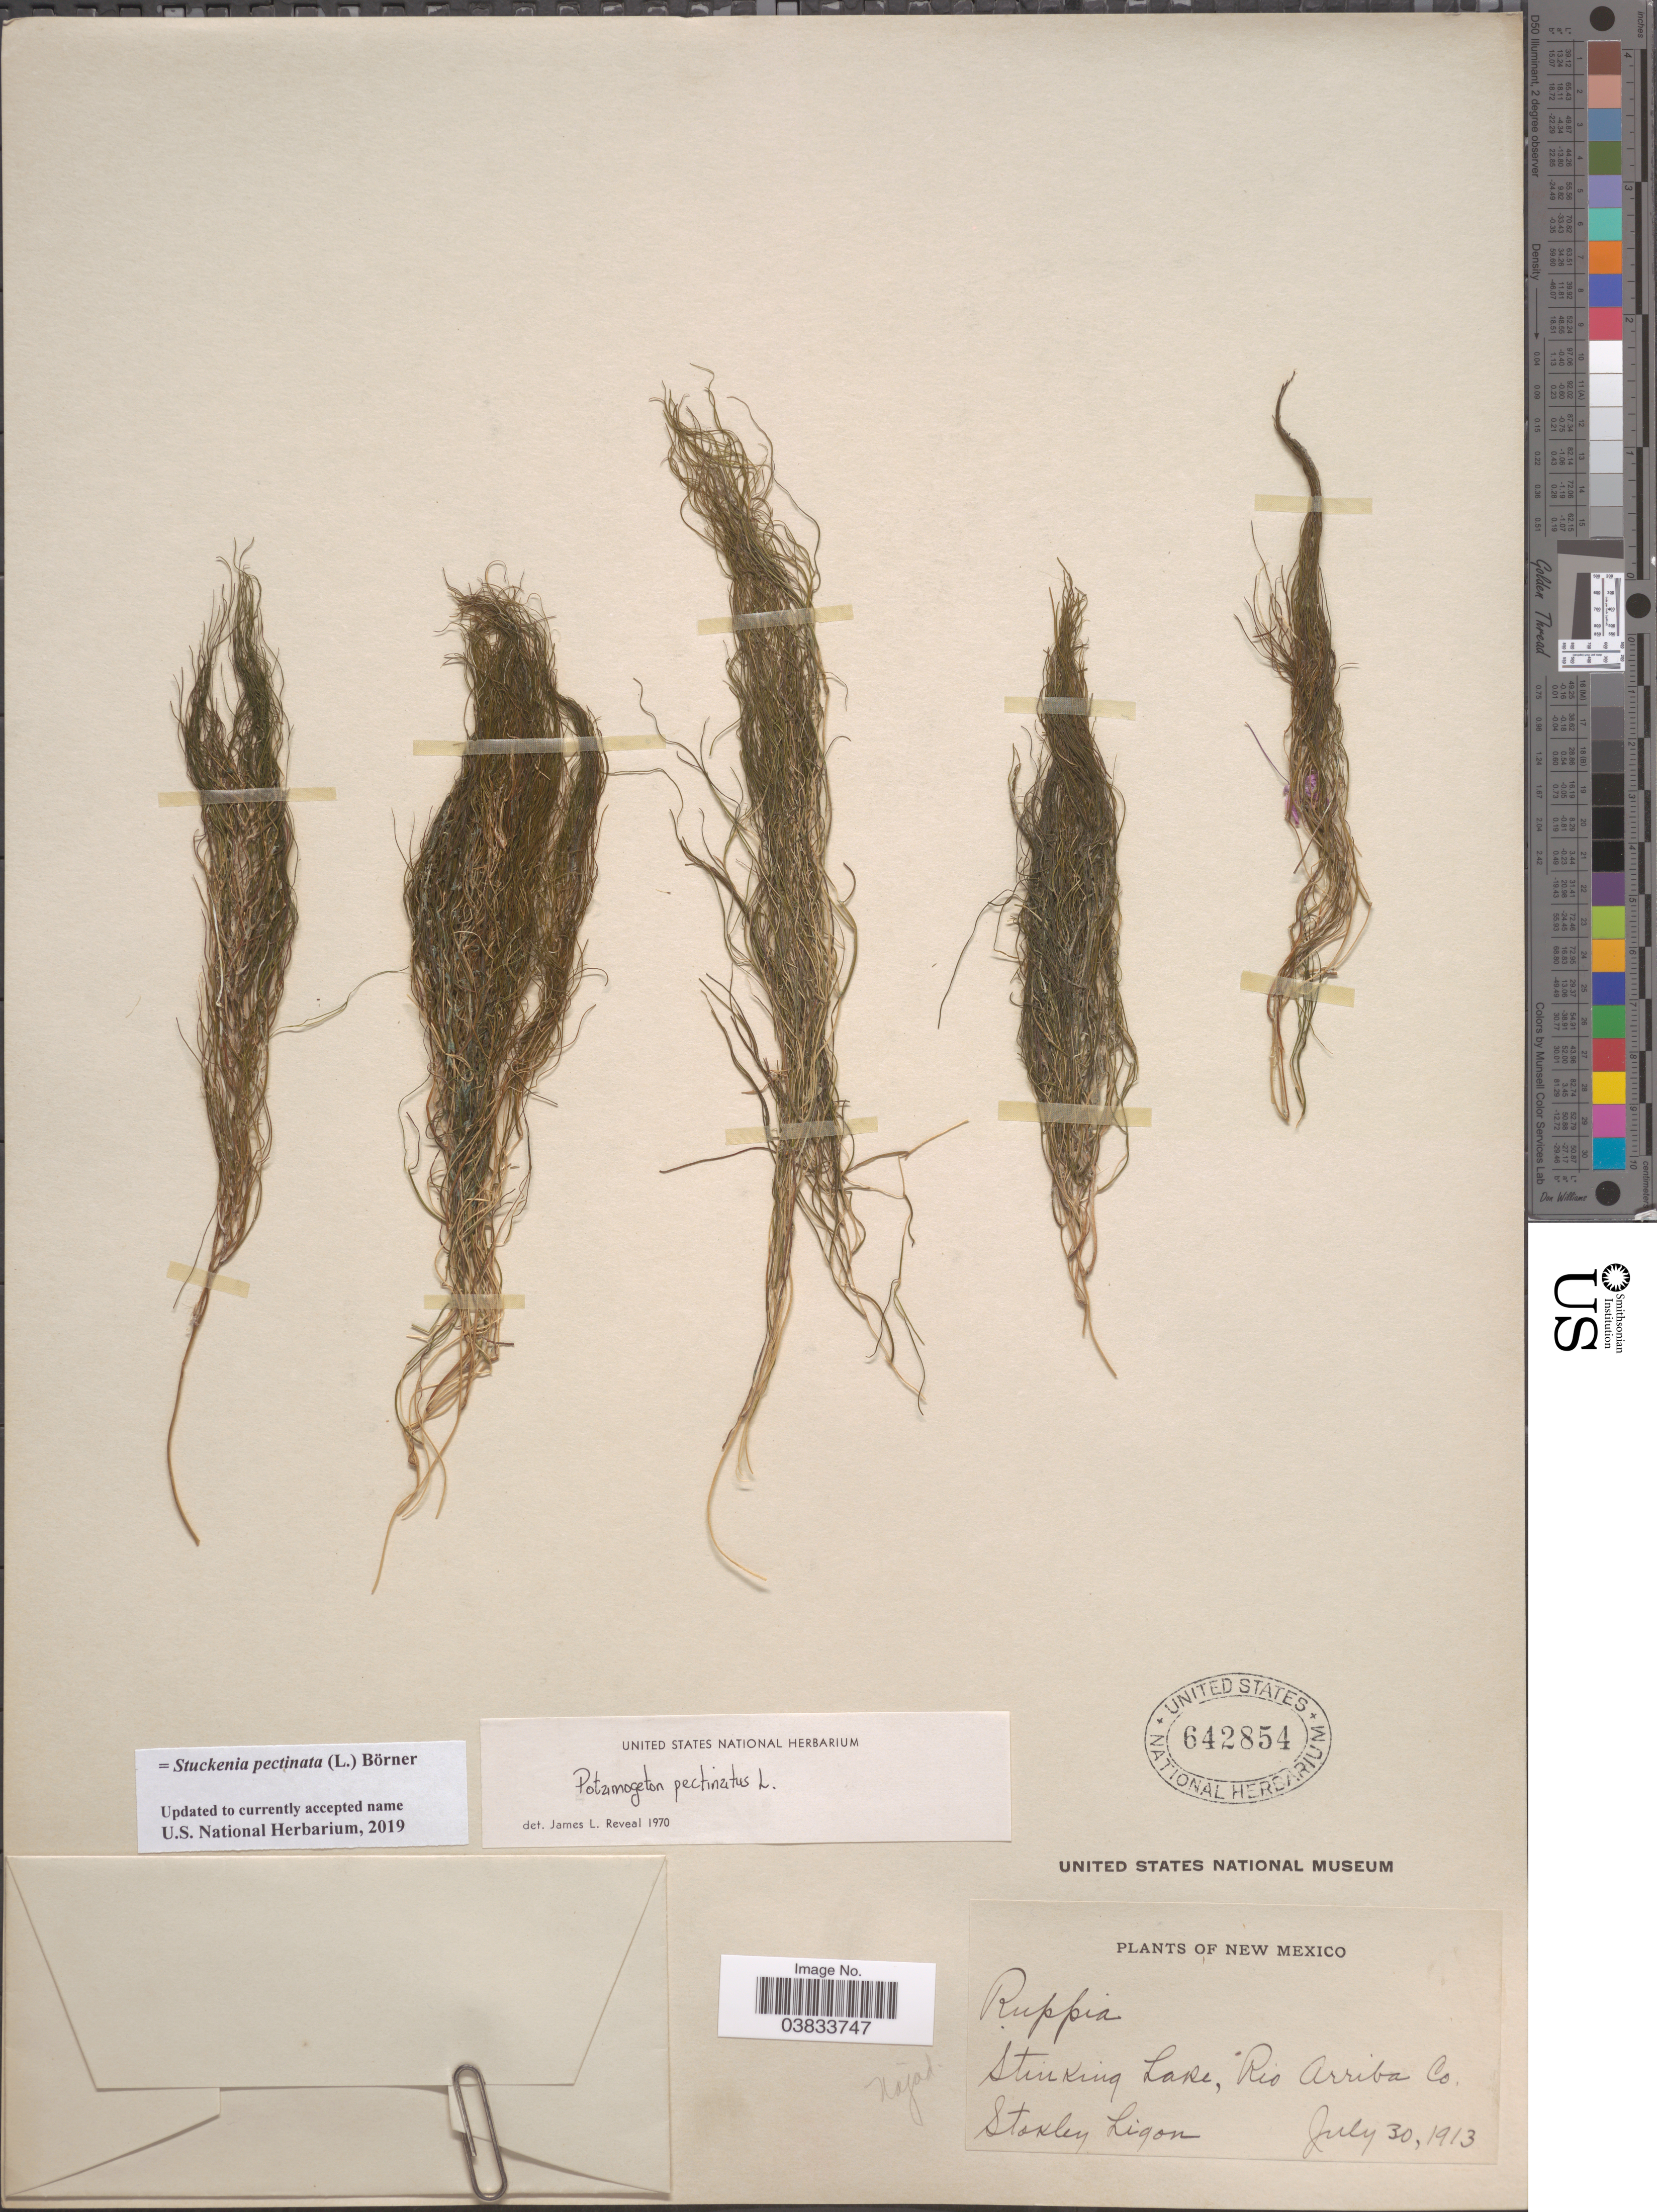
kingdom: Plantae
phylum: Tracheophyta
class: Liliopsida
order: Alismatales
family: Potamogetonaceae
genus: Stuckenia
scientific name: Stuckenia pectinata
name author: (L.) Börner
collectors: S. Ligon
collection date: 1913-07-30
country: United States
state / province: New Mexico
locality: Stinking Lake, Rio Arriba Co.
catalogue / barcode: US 642854